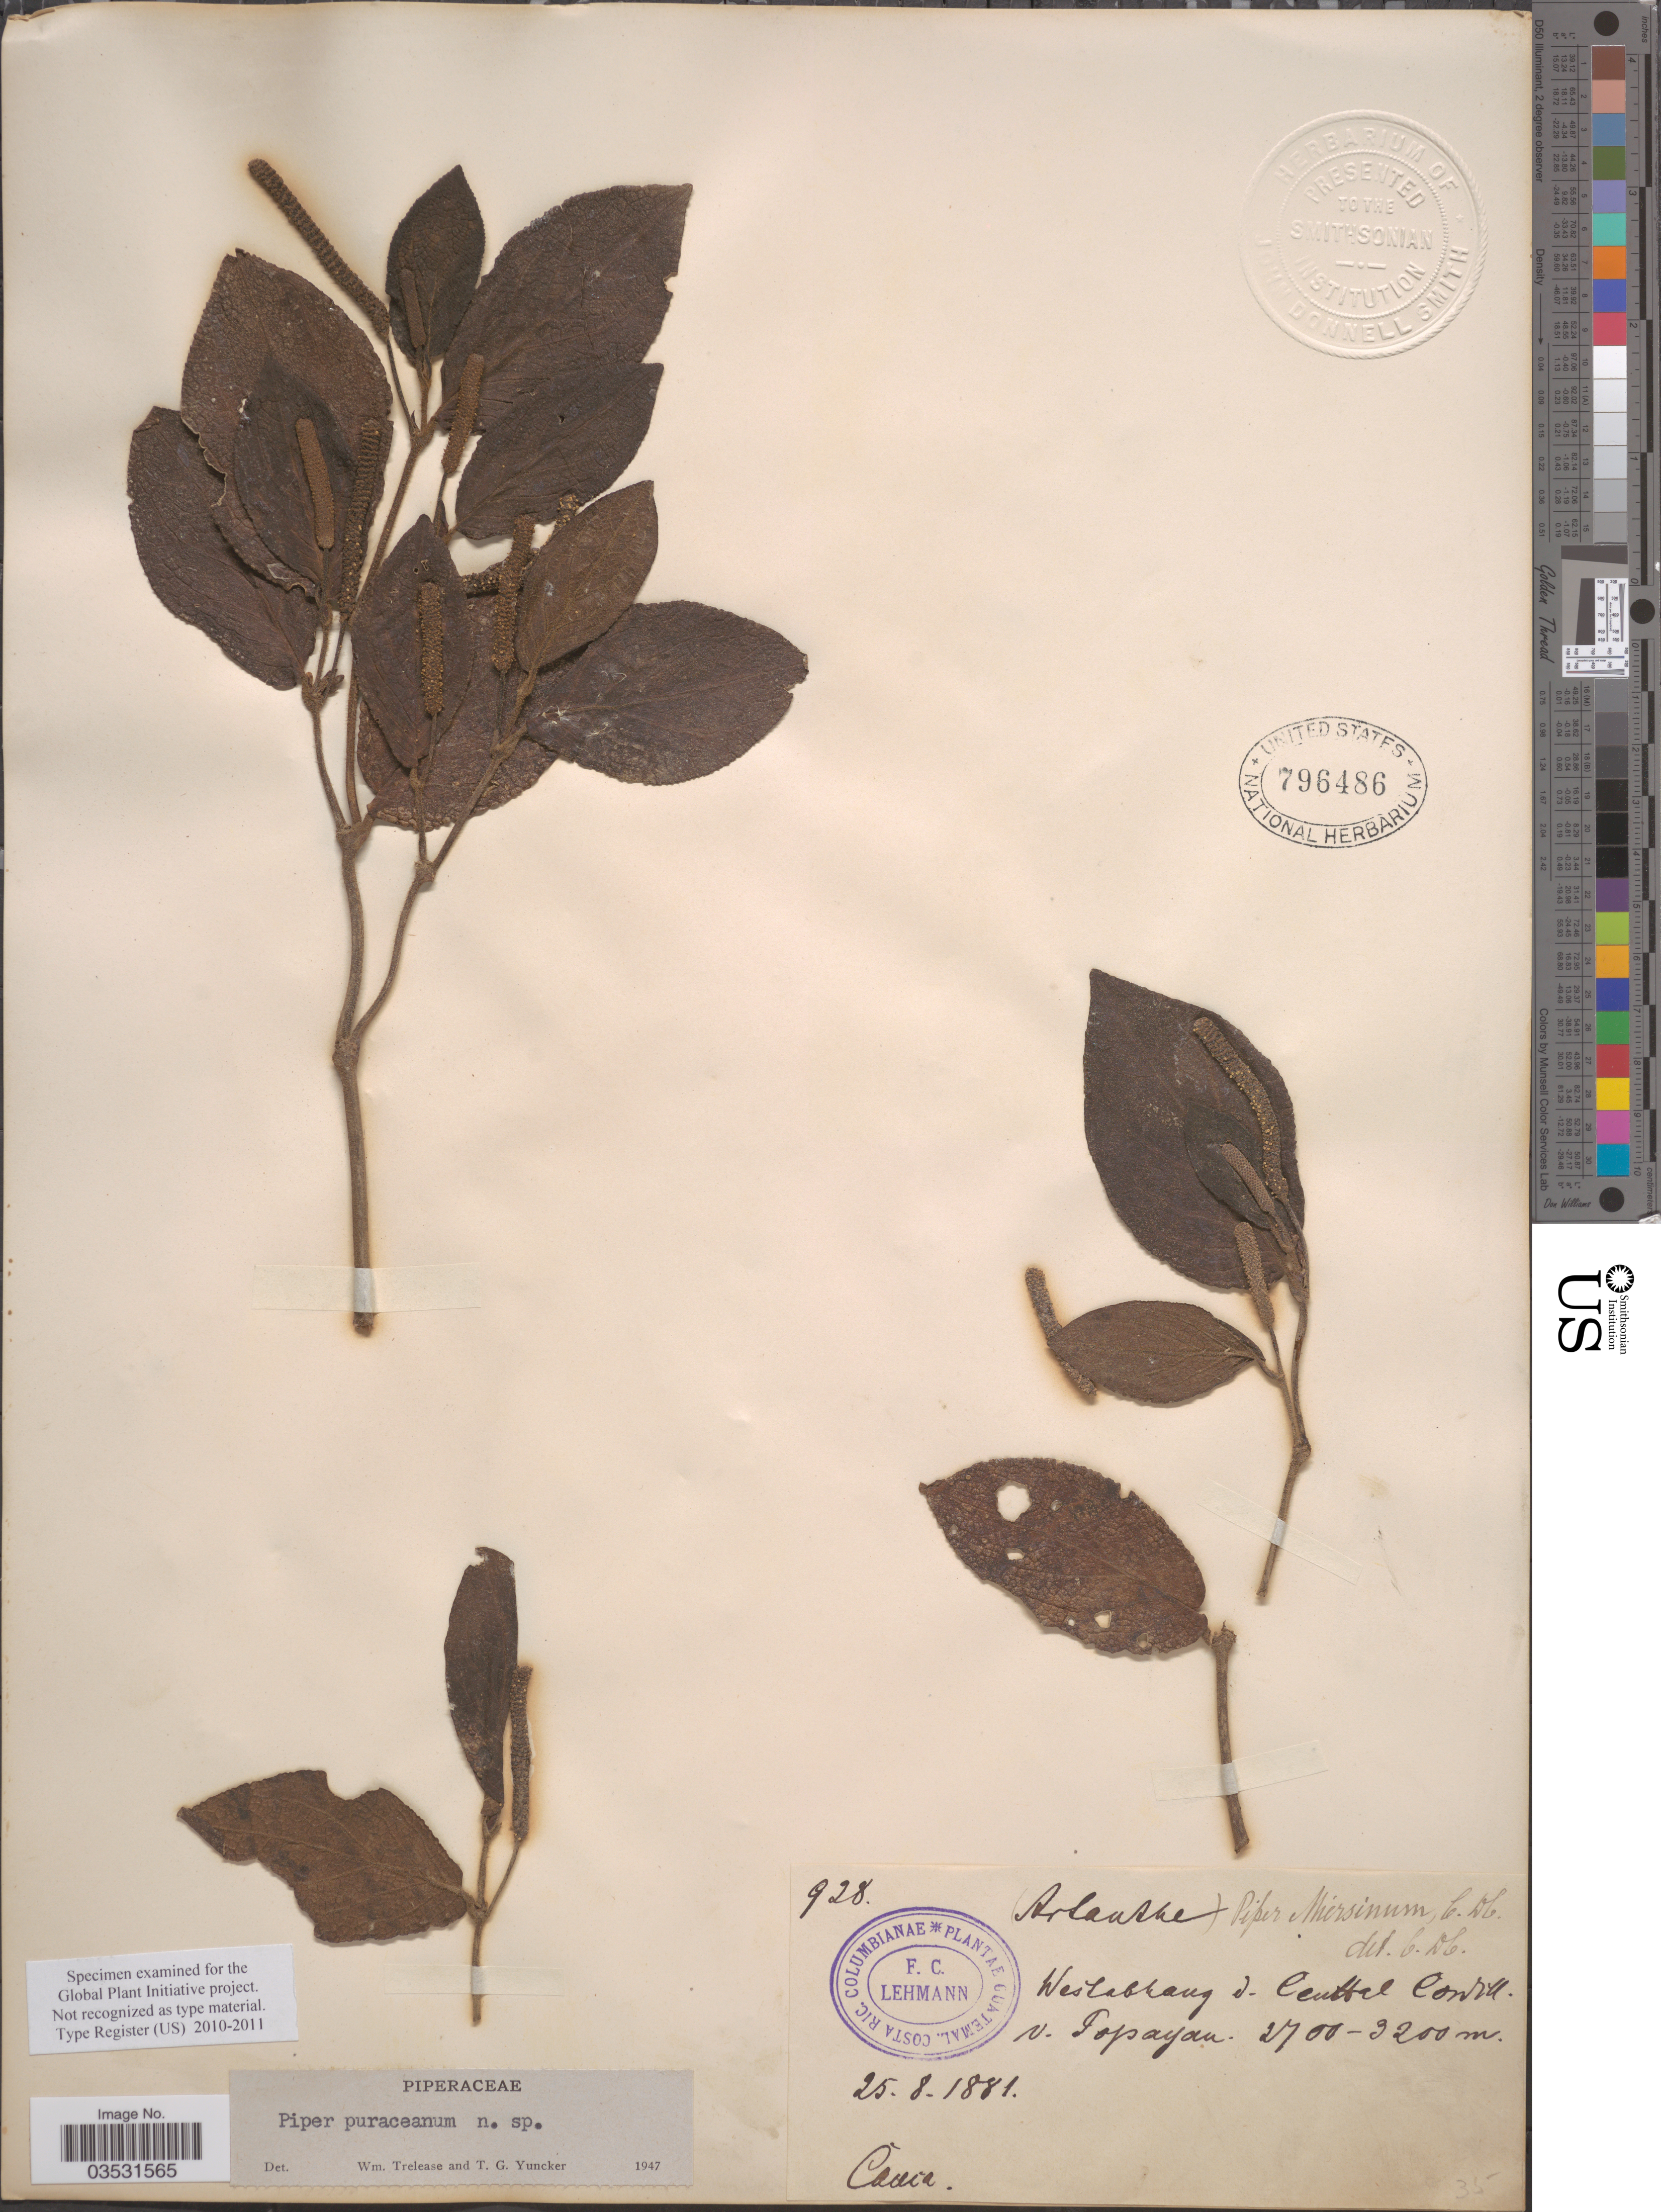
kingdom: Plantae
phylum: Tracheophyta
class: Magnoliopsida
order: Piperales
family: Piperaceae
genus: Piper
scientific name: Piper puraceanum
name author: Trel. & Yunck.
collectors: F. C. Lehmann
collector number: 928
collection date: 1881-08-25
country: Colombia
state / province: Cauca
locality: Weslabkang d- Central Cordill. v. Popayan.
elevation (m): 2700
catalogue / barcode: US 796486